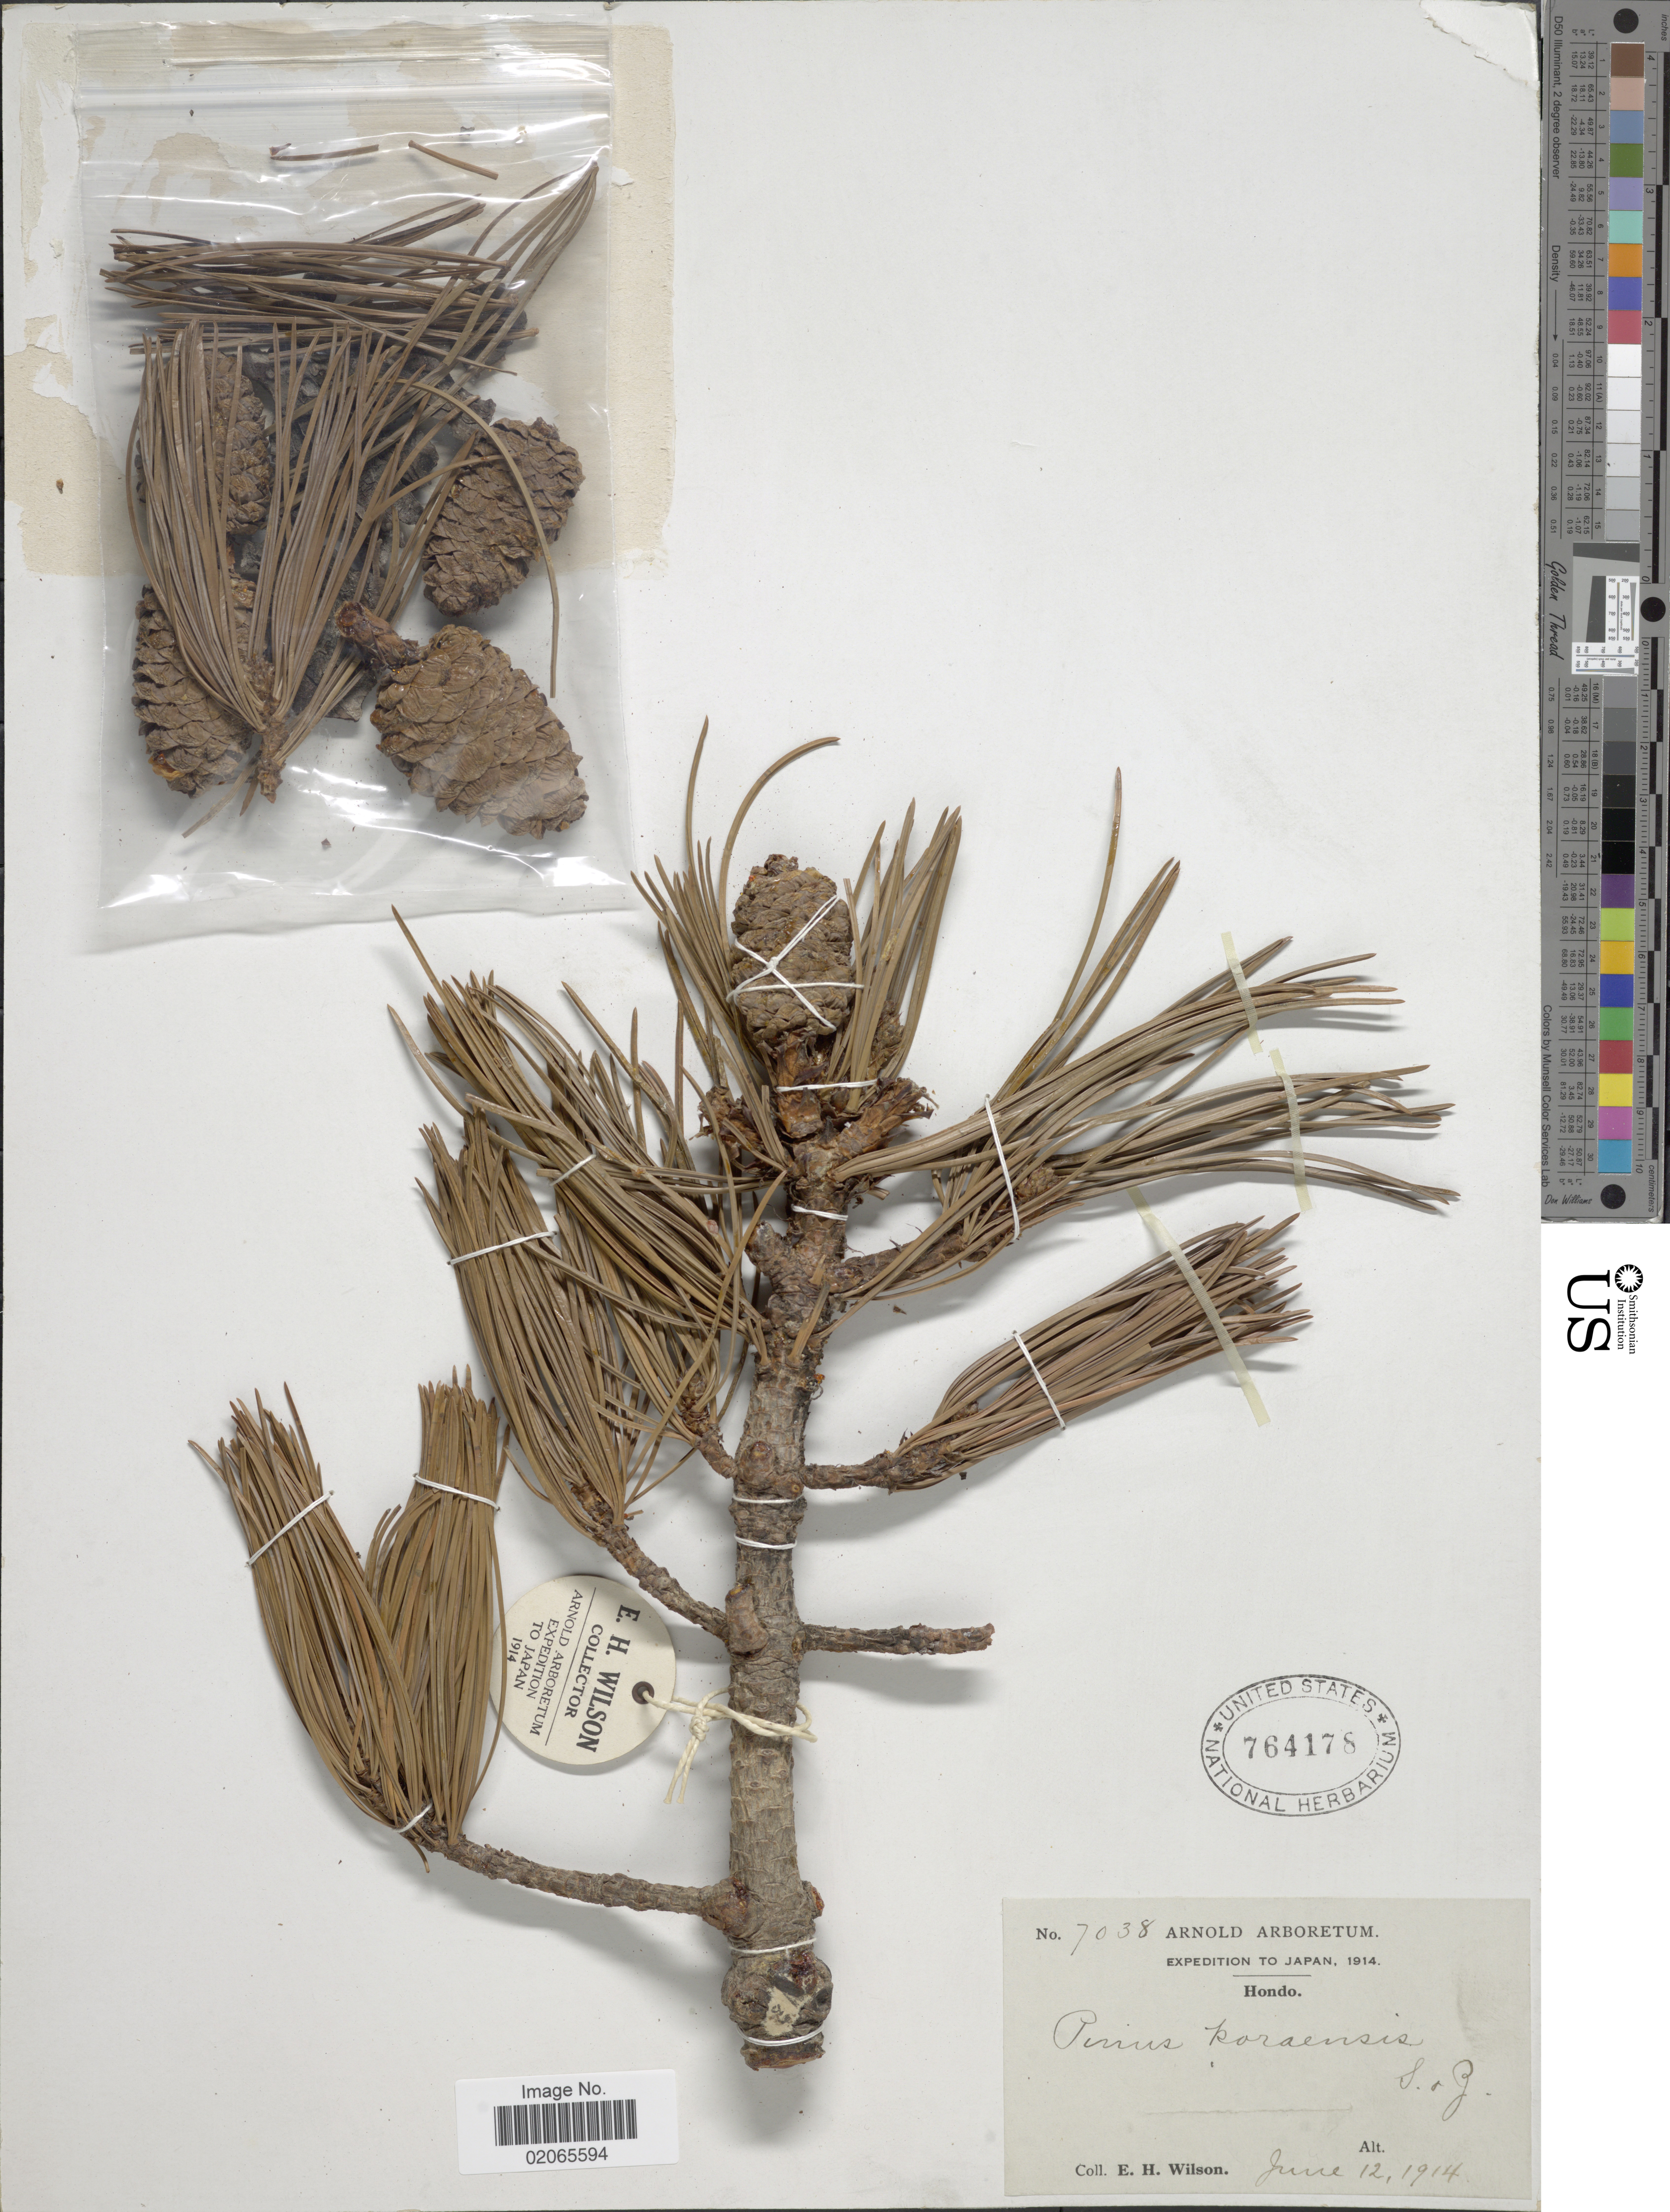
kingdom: Plantae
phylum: Tracheophyta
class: Pinopsida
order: Pinales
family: Pinaceae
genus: Pinus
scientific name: Pinus koraiensis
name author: Siebold & Zucc.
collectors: E. Wilson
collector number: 7038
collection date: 1914-06-12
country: Japan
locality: Hondo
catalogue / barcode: US 764178